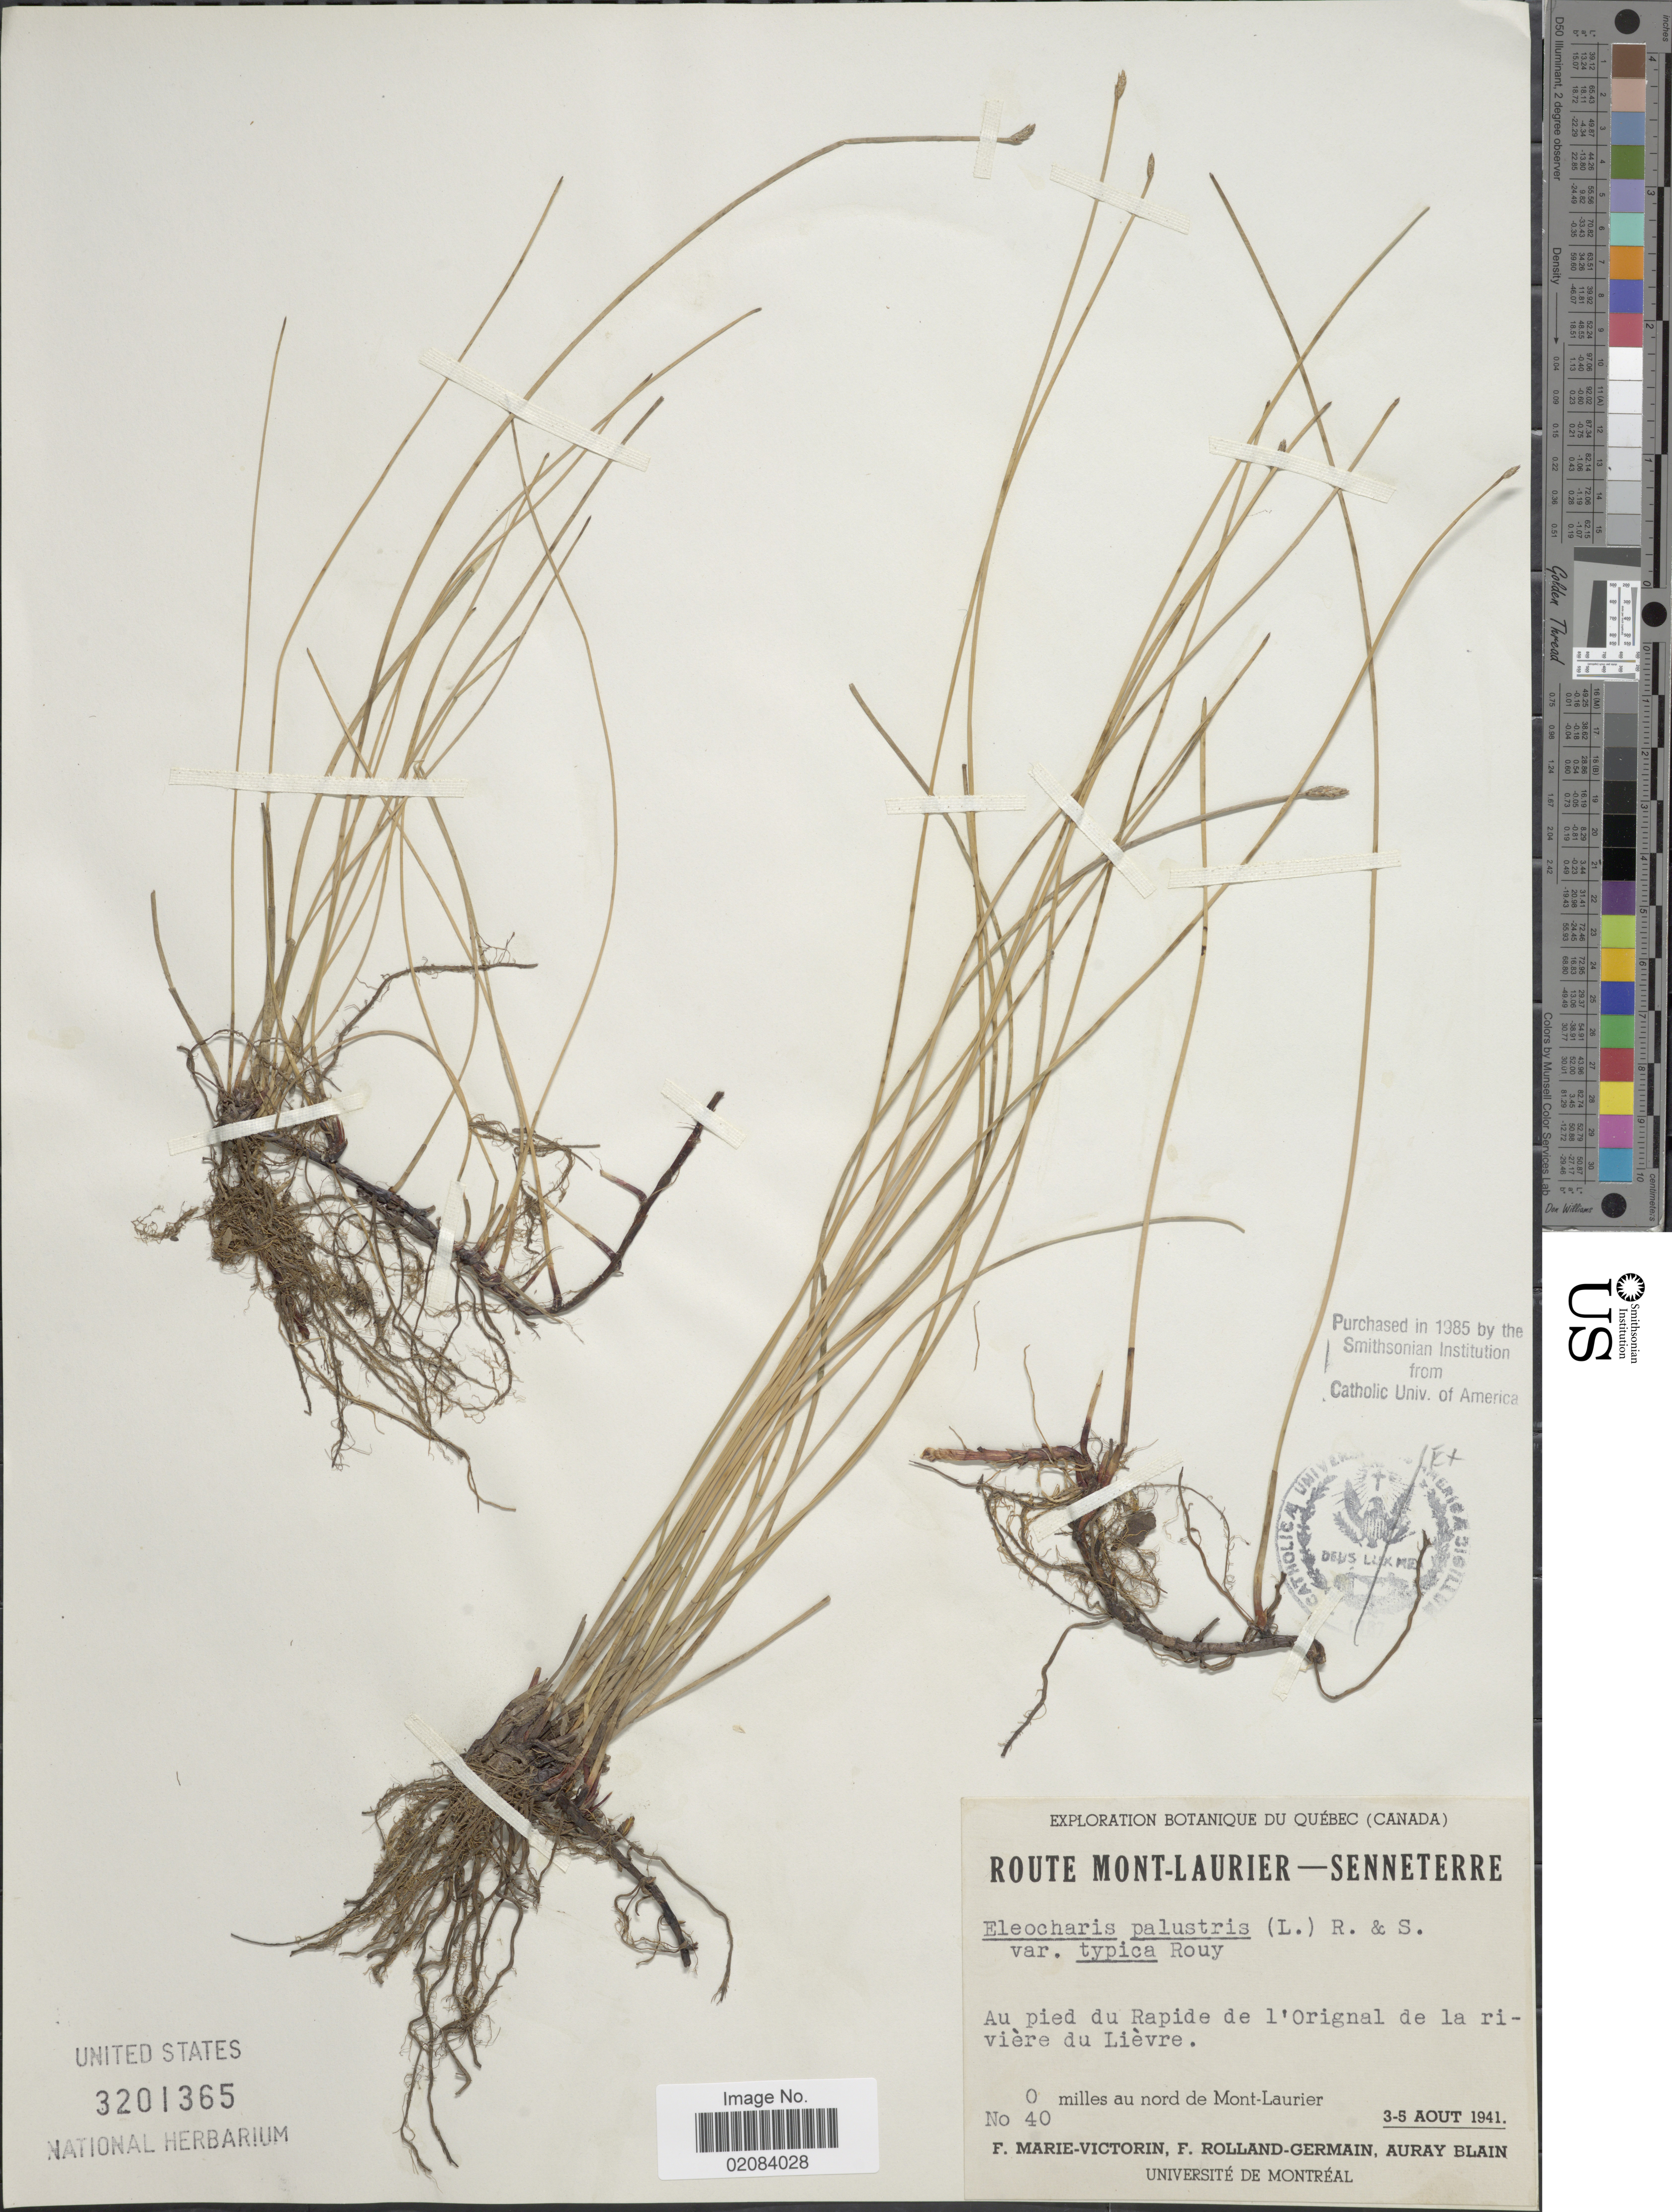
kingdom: Plantae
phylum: Tracheophyta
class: Liliopsida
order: Poales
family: Cyperaceae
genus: Eleocharis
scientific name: Eleocharis palustris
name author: (L.) Roem. & Schult.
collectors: F. Marie-Victorin & Rolland-Germain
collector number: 40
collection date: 1941-08-03/1941-08-08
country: Canada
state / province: Quebec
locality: Route Mont-Laurier - Senneterre, Au pied du Rapide de l'Original de la riviere du Lievre. 0 miles au nord de Mont-Laurier.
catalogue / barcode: US 3201365